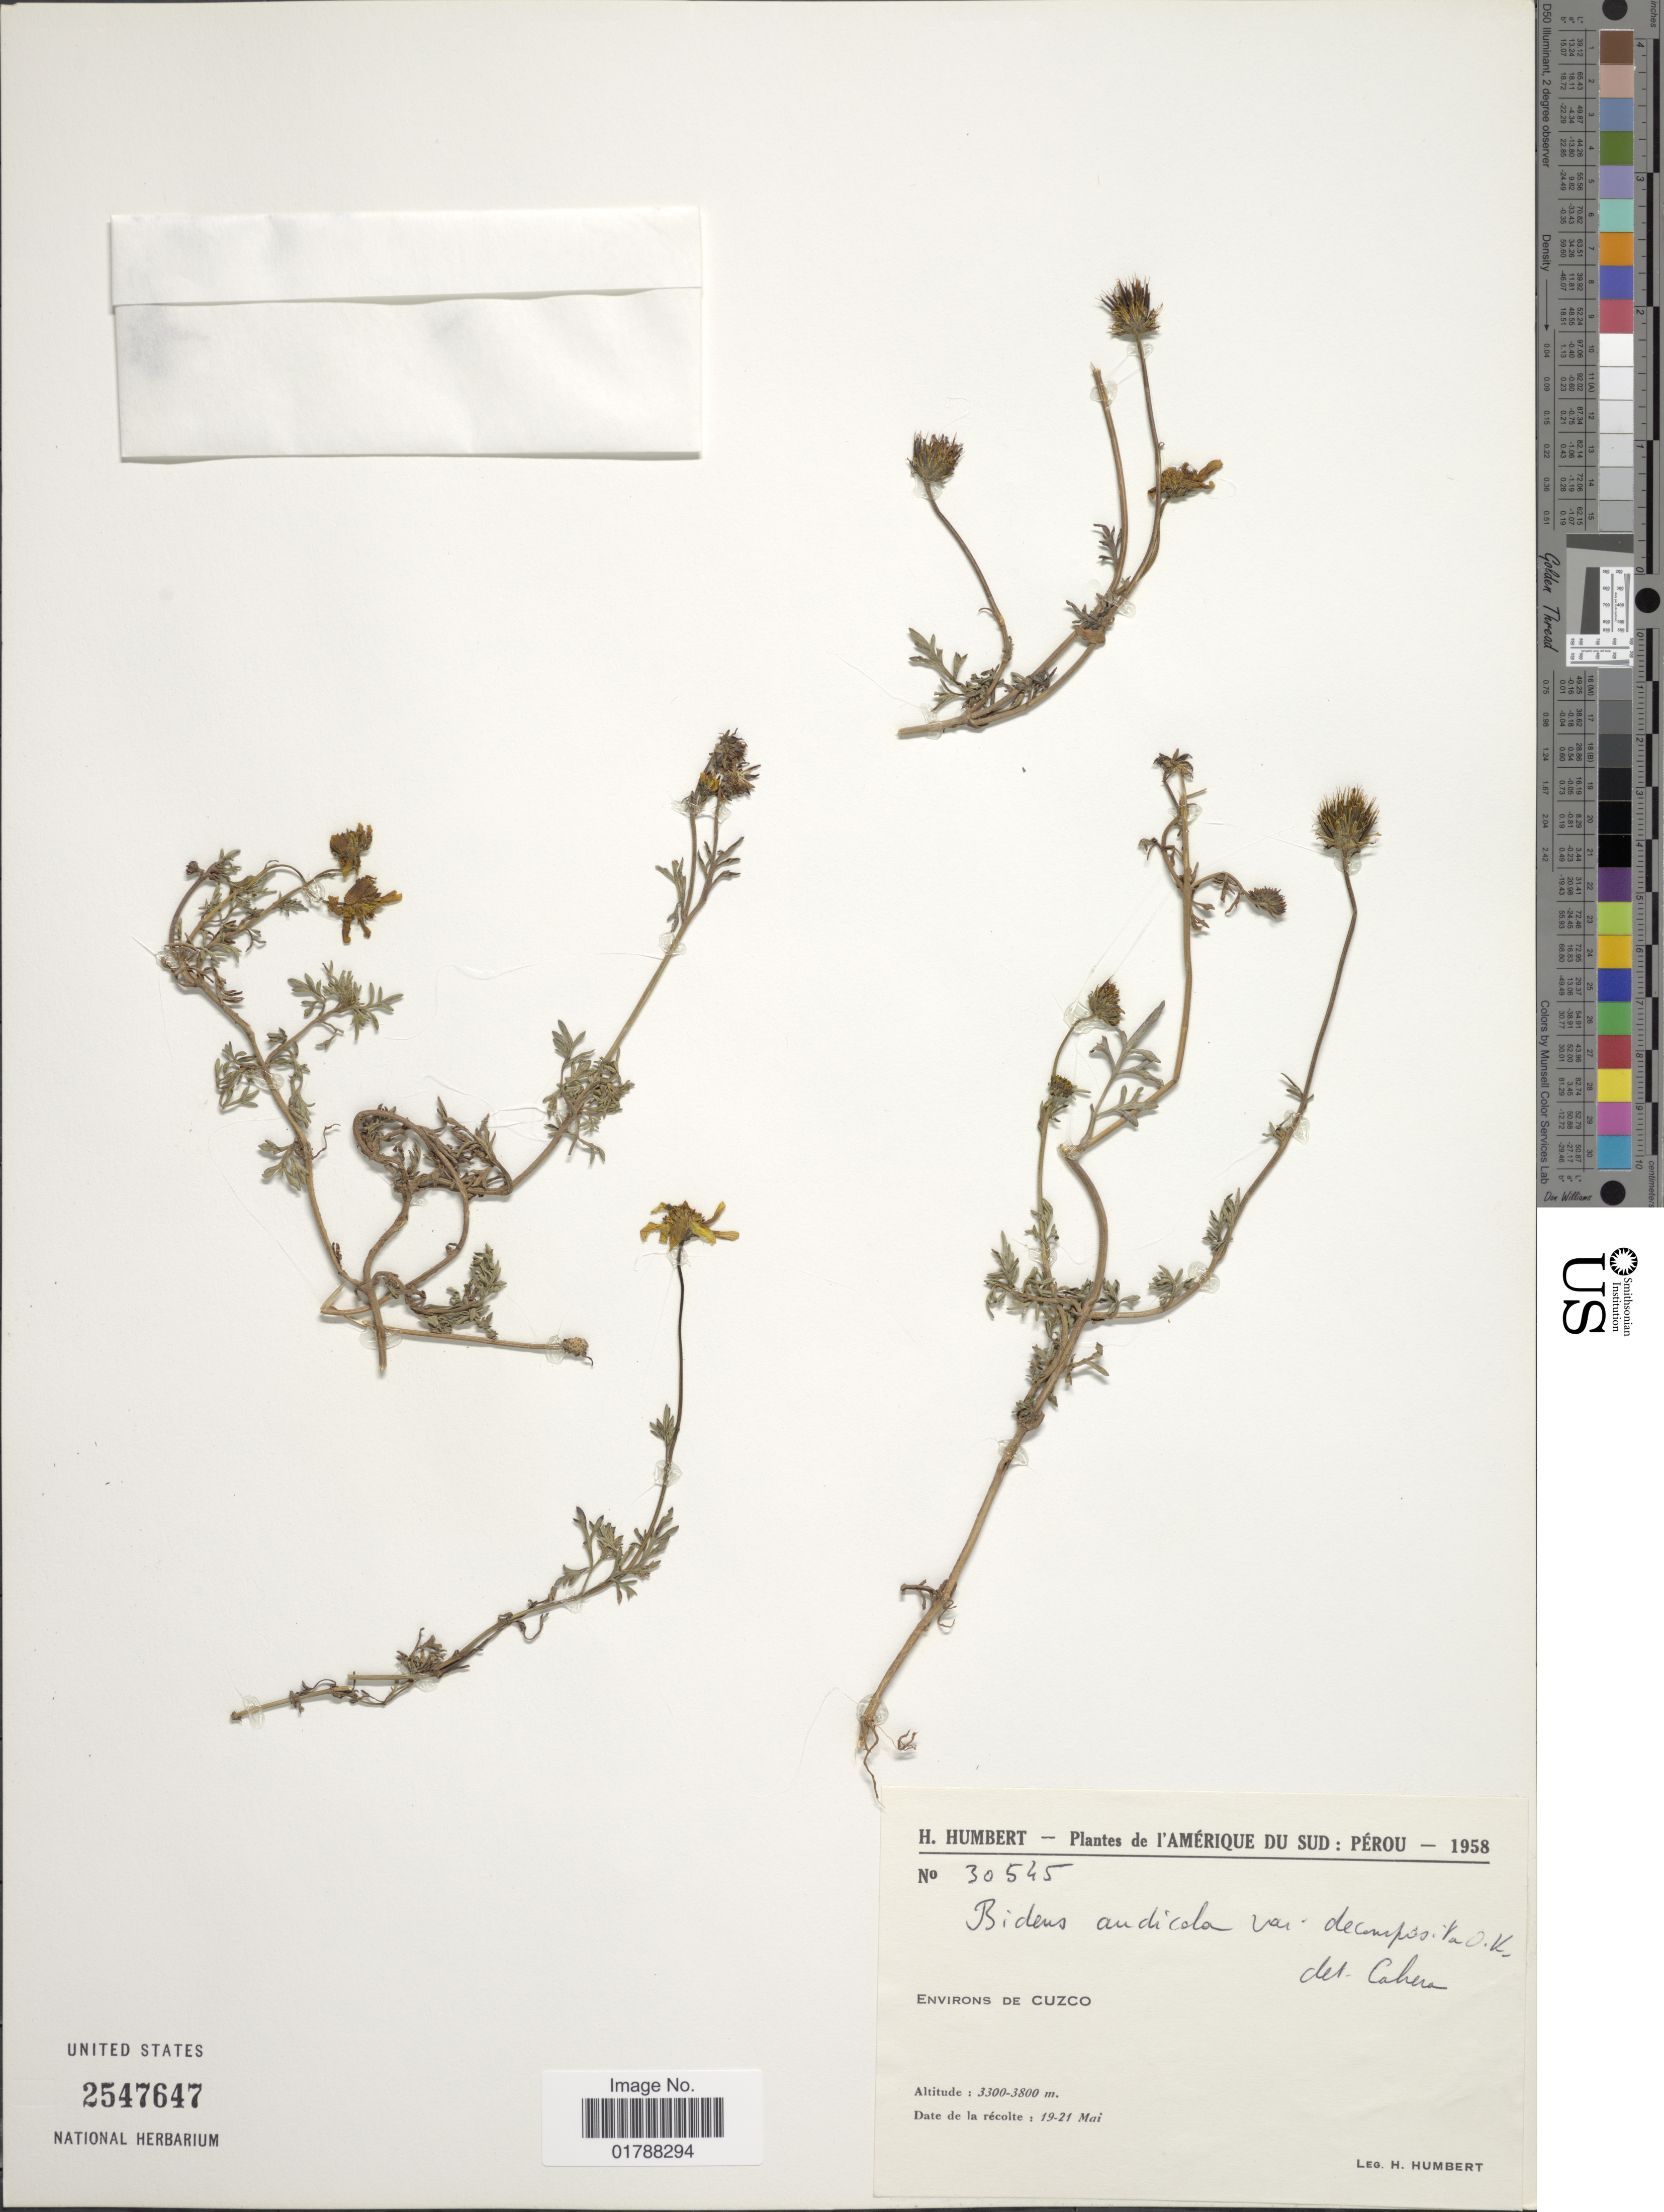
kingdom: Plantae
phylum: Tracheophyta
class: Magnoliopsida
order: Asterales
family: Asteraceae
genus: Bidens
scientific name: Bidens andicola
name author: Kunth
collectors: H. Humbert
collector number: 30545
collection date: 1958-05-19/1958-05-21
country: Peru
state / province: Cusco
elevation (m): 3300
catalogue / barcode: US 2547647